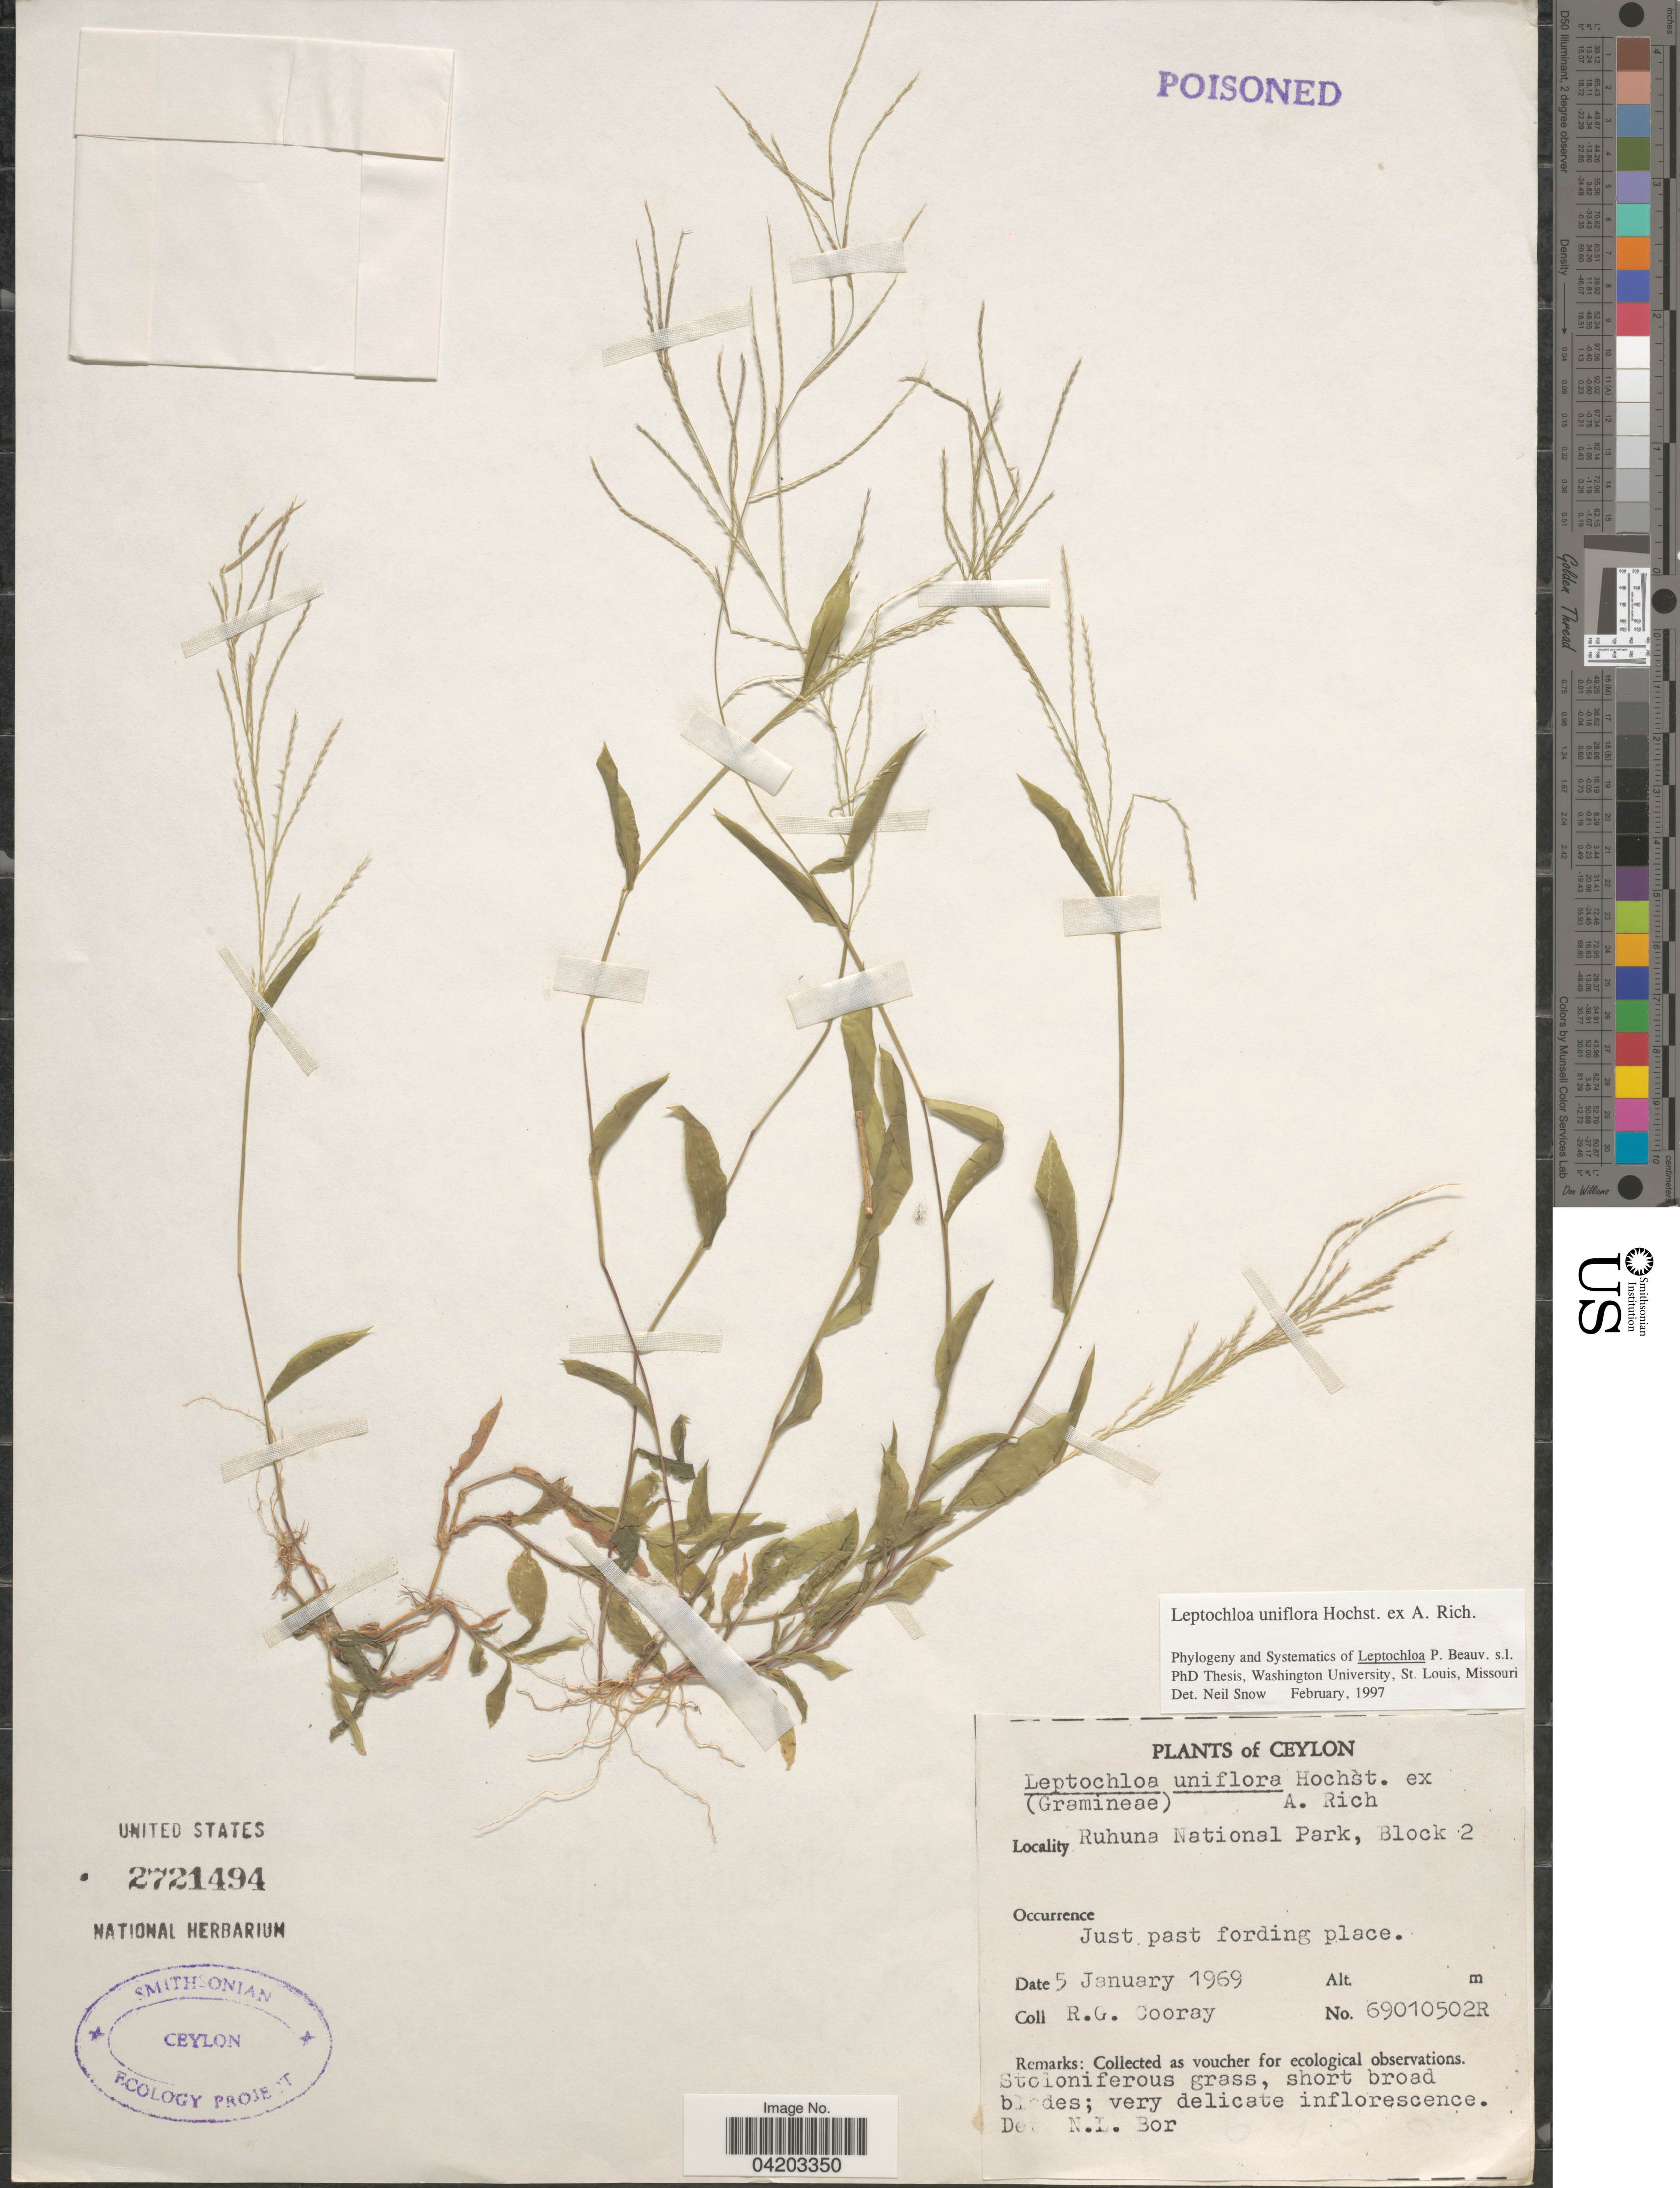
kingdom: Plantae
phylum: Tracheophyta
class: Liliopsida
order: Poales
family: Poaceae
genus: Trigonochloa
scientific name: Trigonochloa uniflora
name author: (Hochst. ex A. Rich.) P.M. Peterson & N. Snow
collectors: R. Cooray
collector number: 69010502R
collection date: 1969-01-05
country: Sri Lanka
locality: Ceylon. Ruhuna National Park, Block 2.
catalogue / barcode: US 2721494